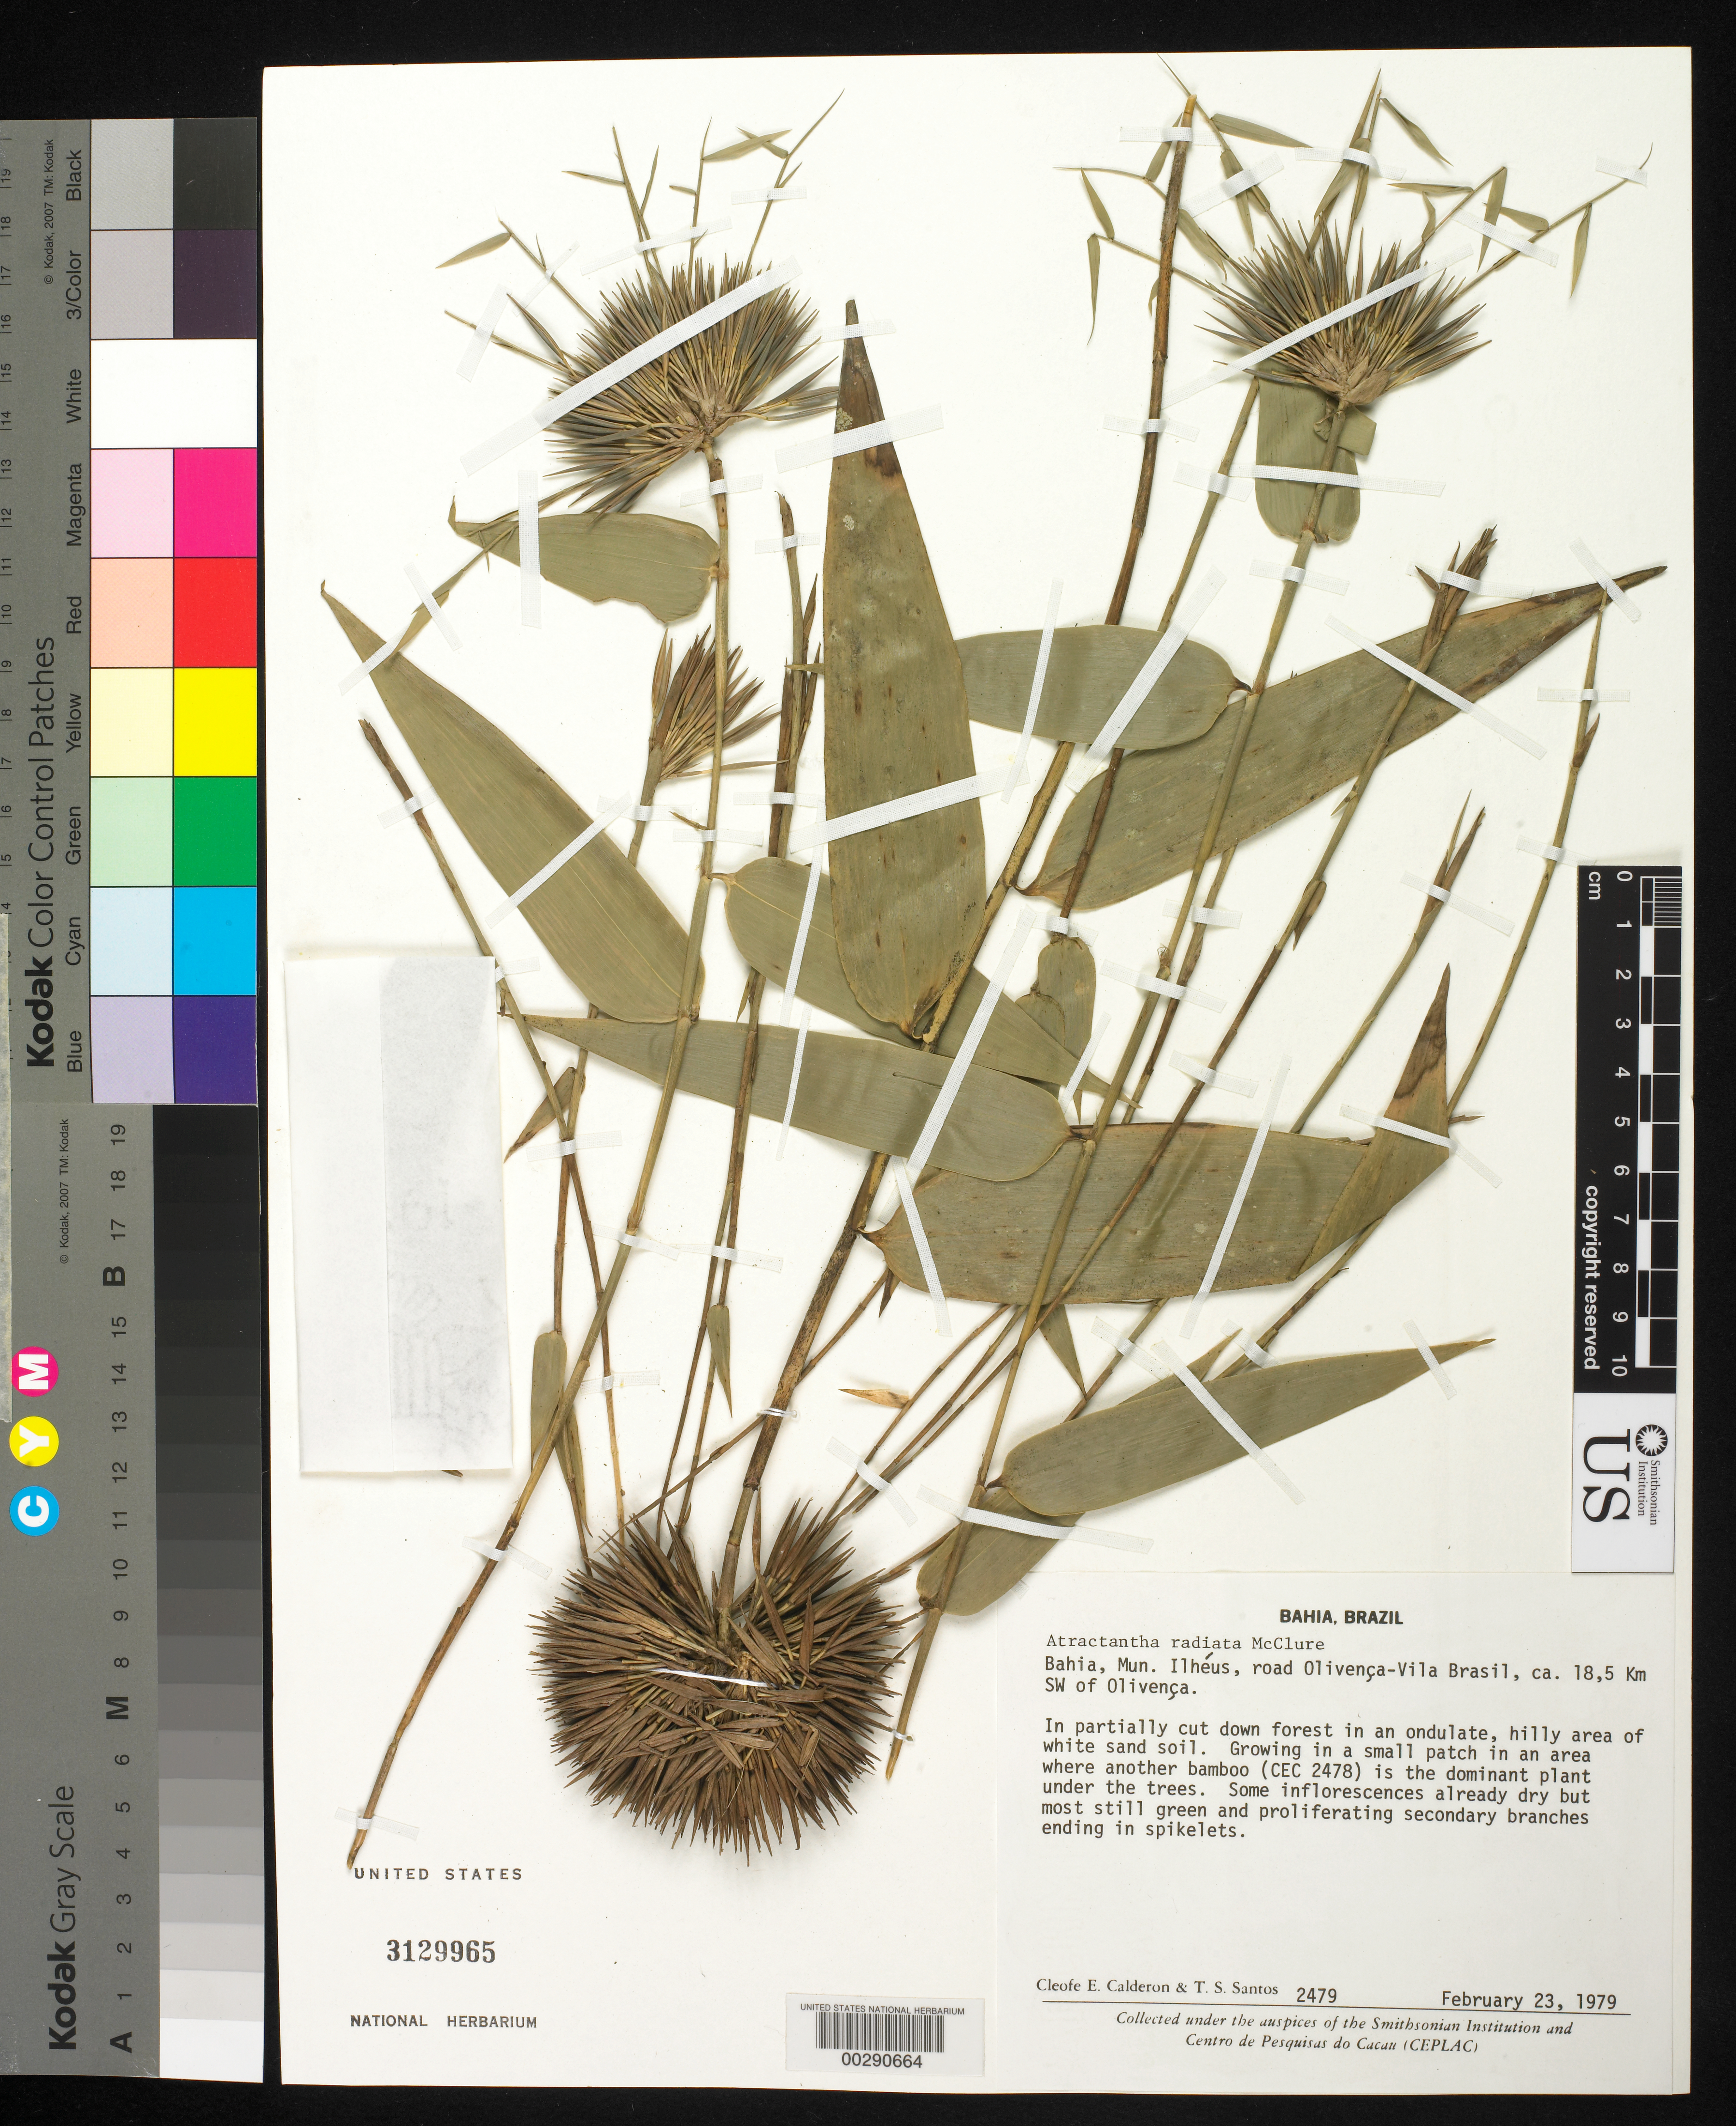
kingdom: Plantae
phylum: Tracheophyta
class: Liliopsida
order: Poales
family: Poaceae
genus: Atractantha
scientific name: Atractantha radiata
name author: McClure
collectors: C. E. Calderón & T. S. Santos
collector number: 2479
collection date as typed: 23 Feb 1979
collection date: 1979-02-23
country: Brazil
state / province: Bahia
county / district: Ilhéus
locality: Road olivenca-vila brasil, 18.5 km sw of olivenca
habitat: Partially cut down forest in an ondulate, hilly area of white sand soil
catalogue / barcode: US 3129965